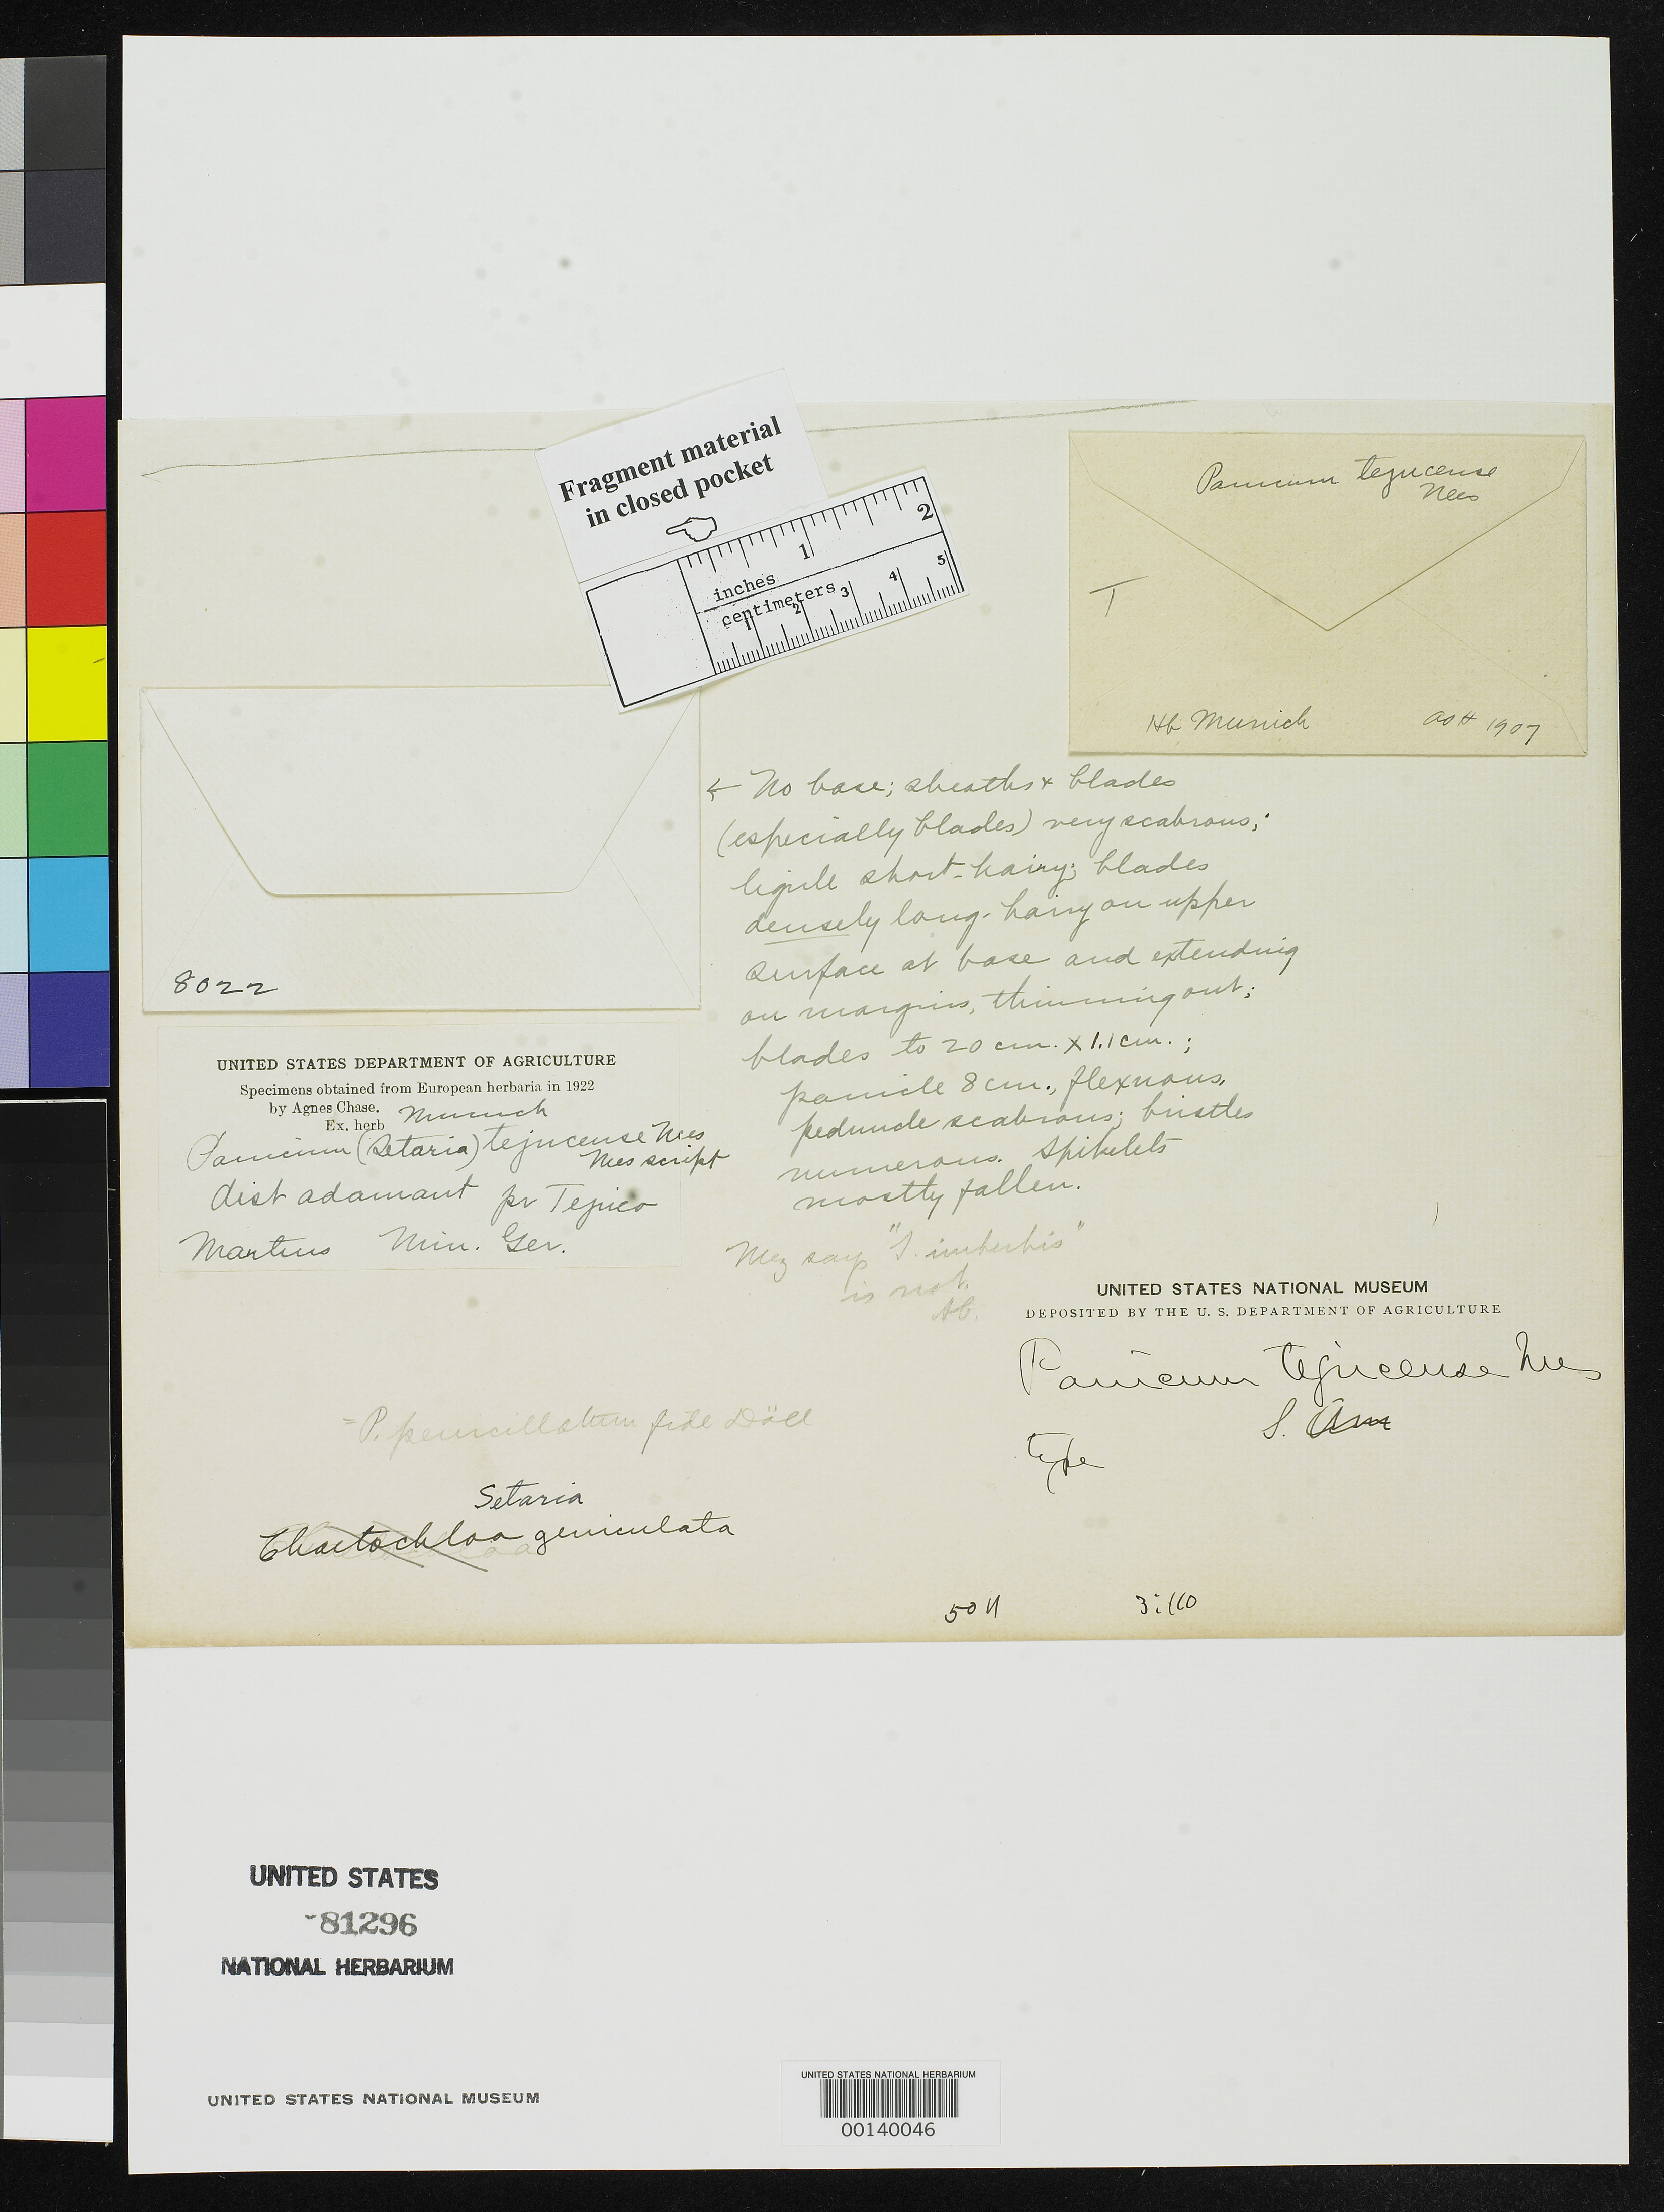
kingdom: Plantae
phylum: Tracheophyta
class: Liliopsida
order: Poales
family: Poaceae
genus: Panicum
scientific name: Panicum tejucense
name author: Nees in Mart.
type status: Type Fragment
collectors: C. F. Martius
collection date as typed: Oct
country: Brazil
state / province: Minas Gerais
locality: Near Tejuco.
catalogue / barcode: US 81296